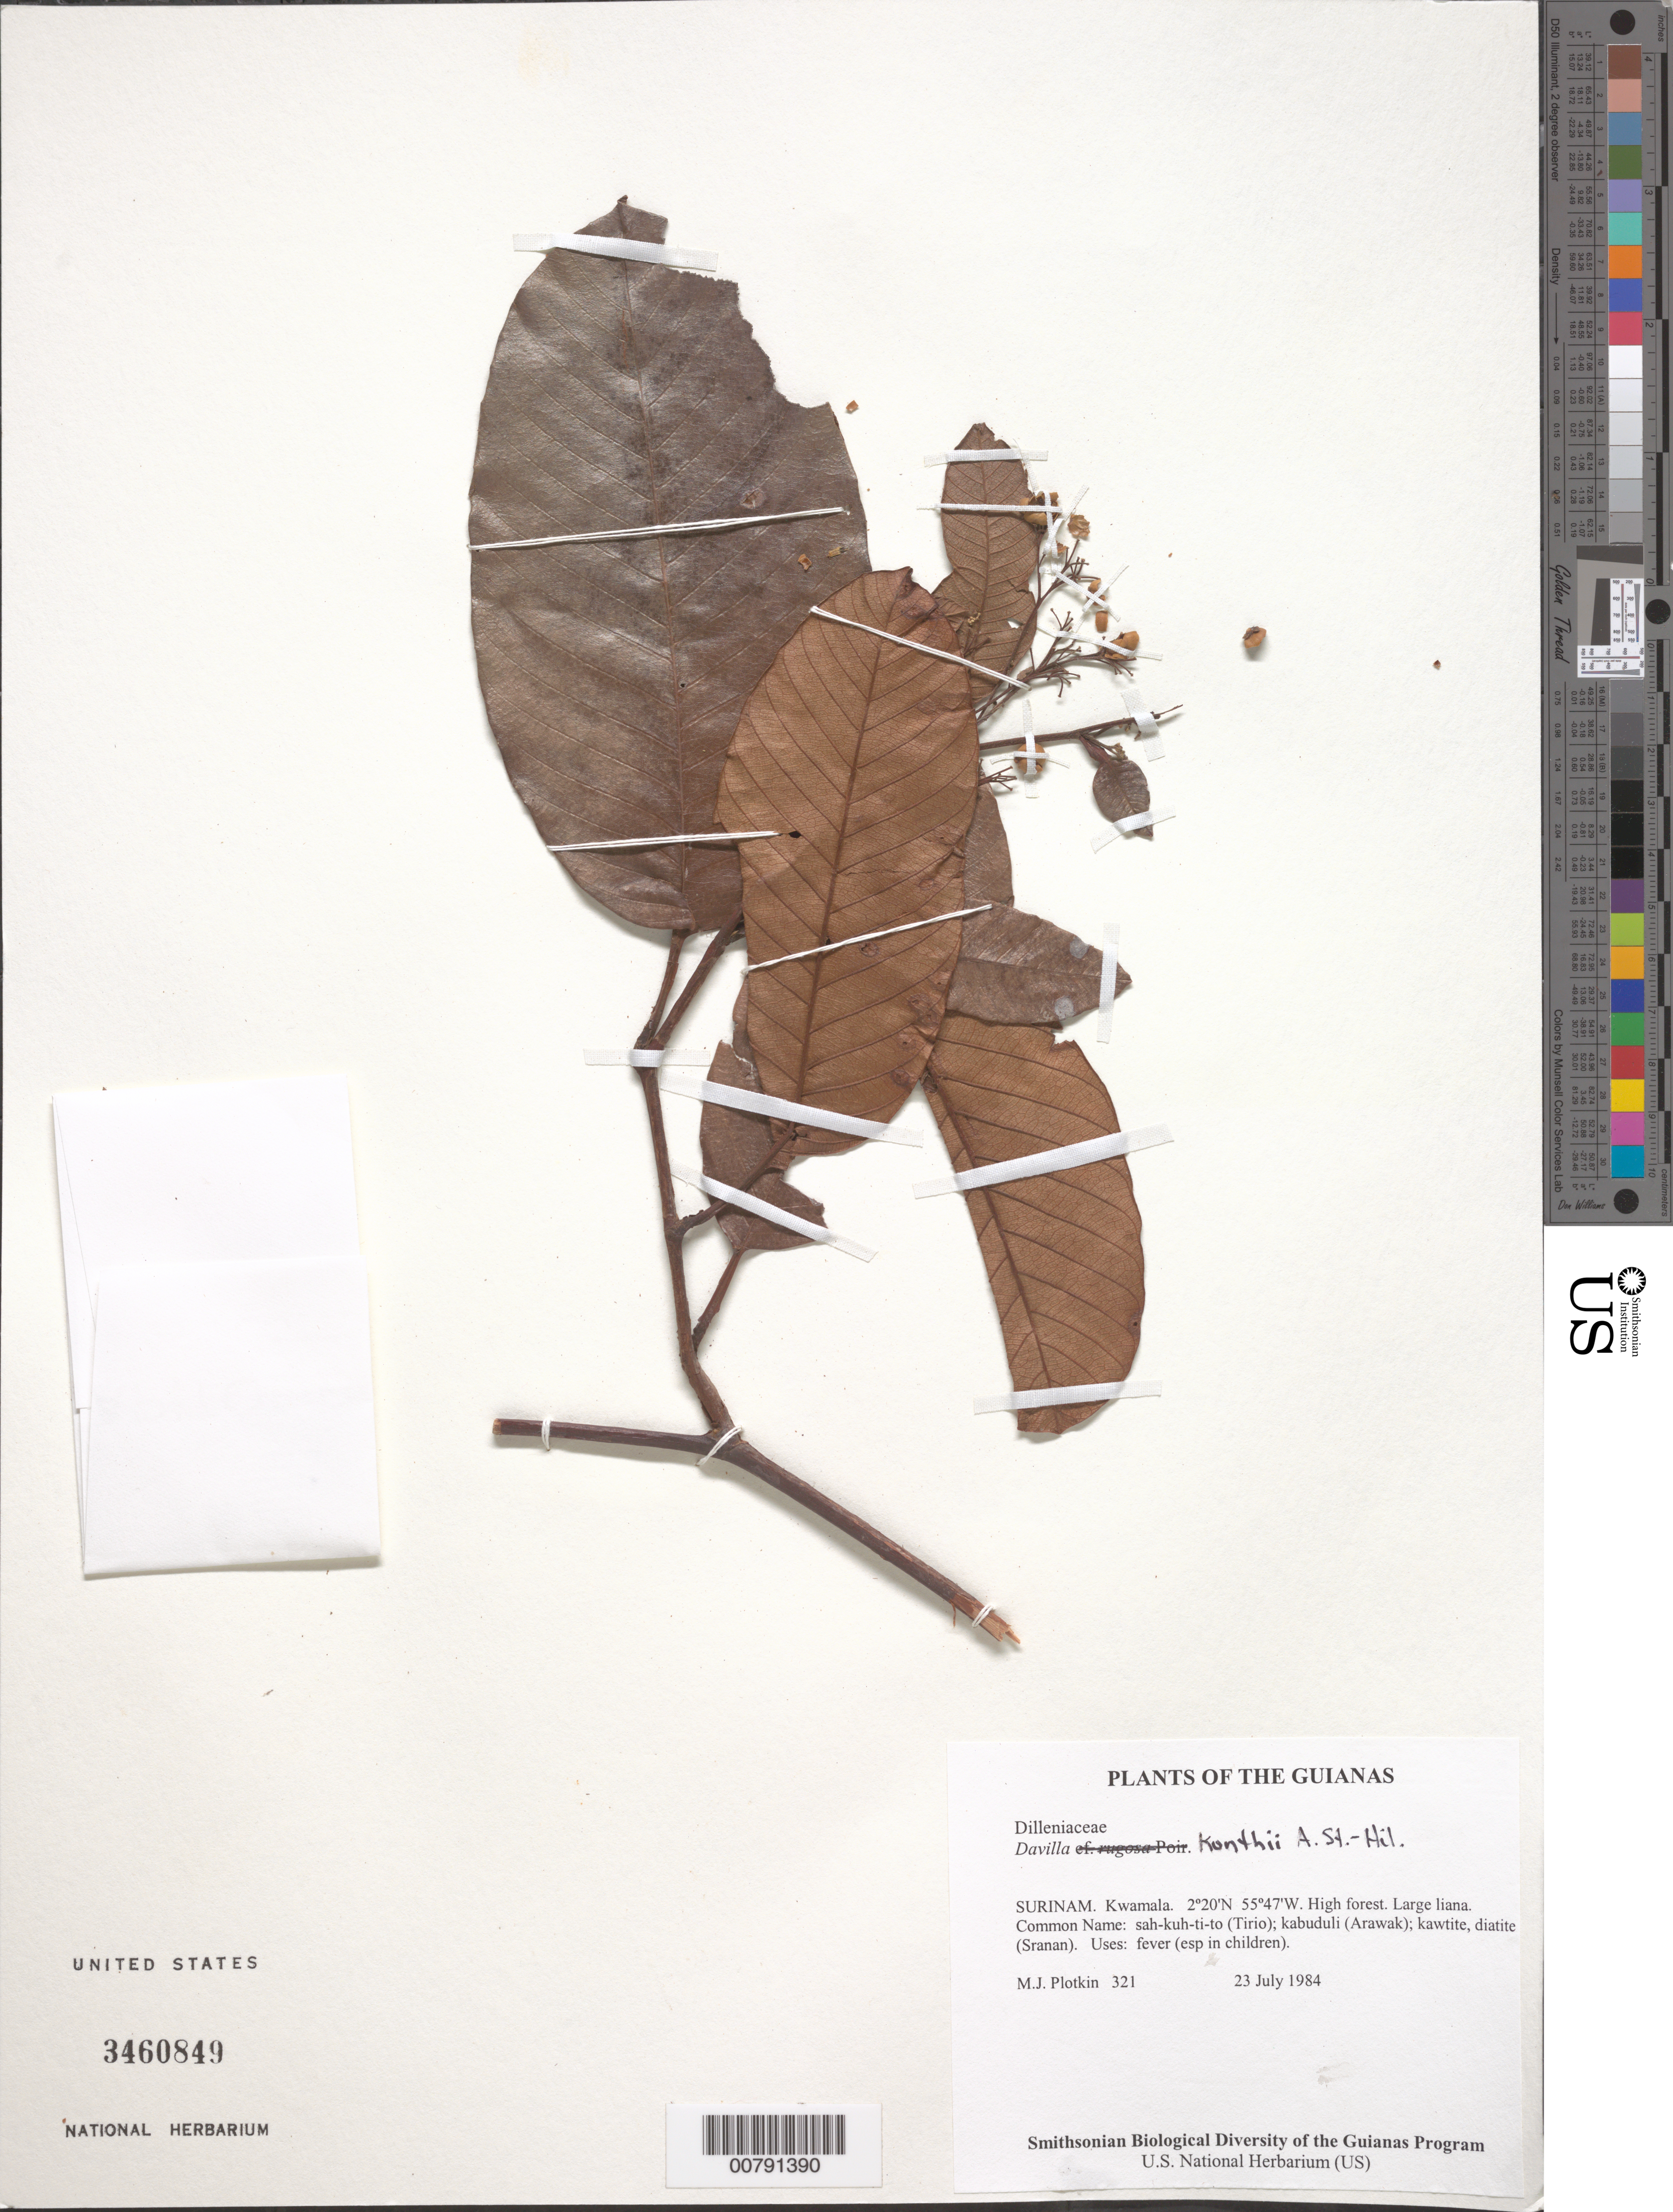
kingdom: Plantae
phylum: Tracheophyta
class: Magnoliopsida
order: Dilleniales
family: Dilleniaceae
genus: Davilla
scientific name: Davilla kunthii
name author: A. St.-Hil.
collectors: M. Plotkin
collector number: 321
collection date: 1984-07-23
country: Suriname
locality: The Guianas. Surinam. Kwamala.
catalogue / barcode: US 3460849